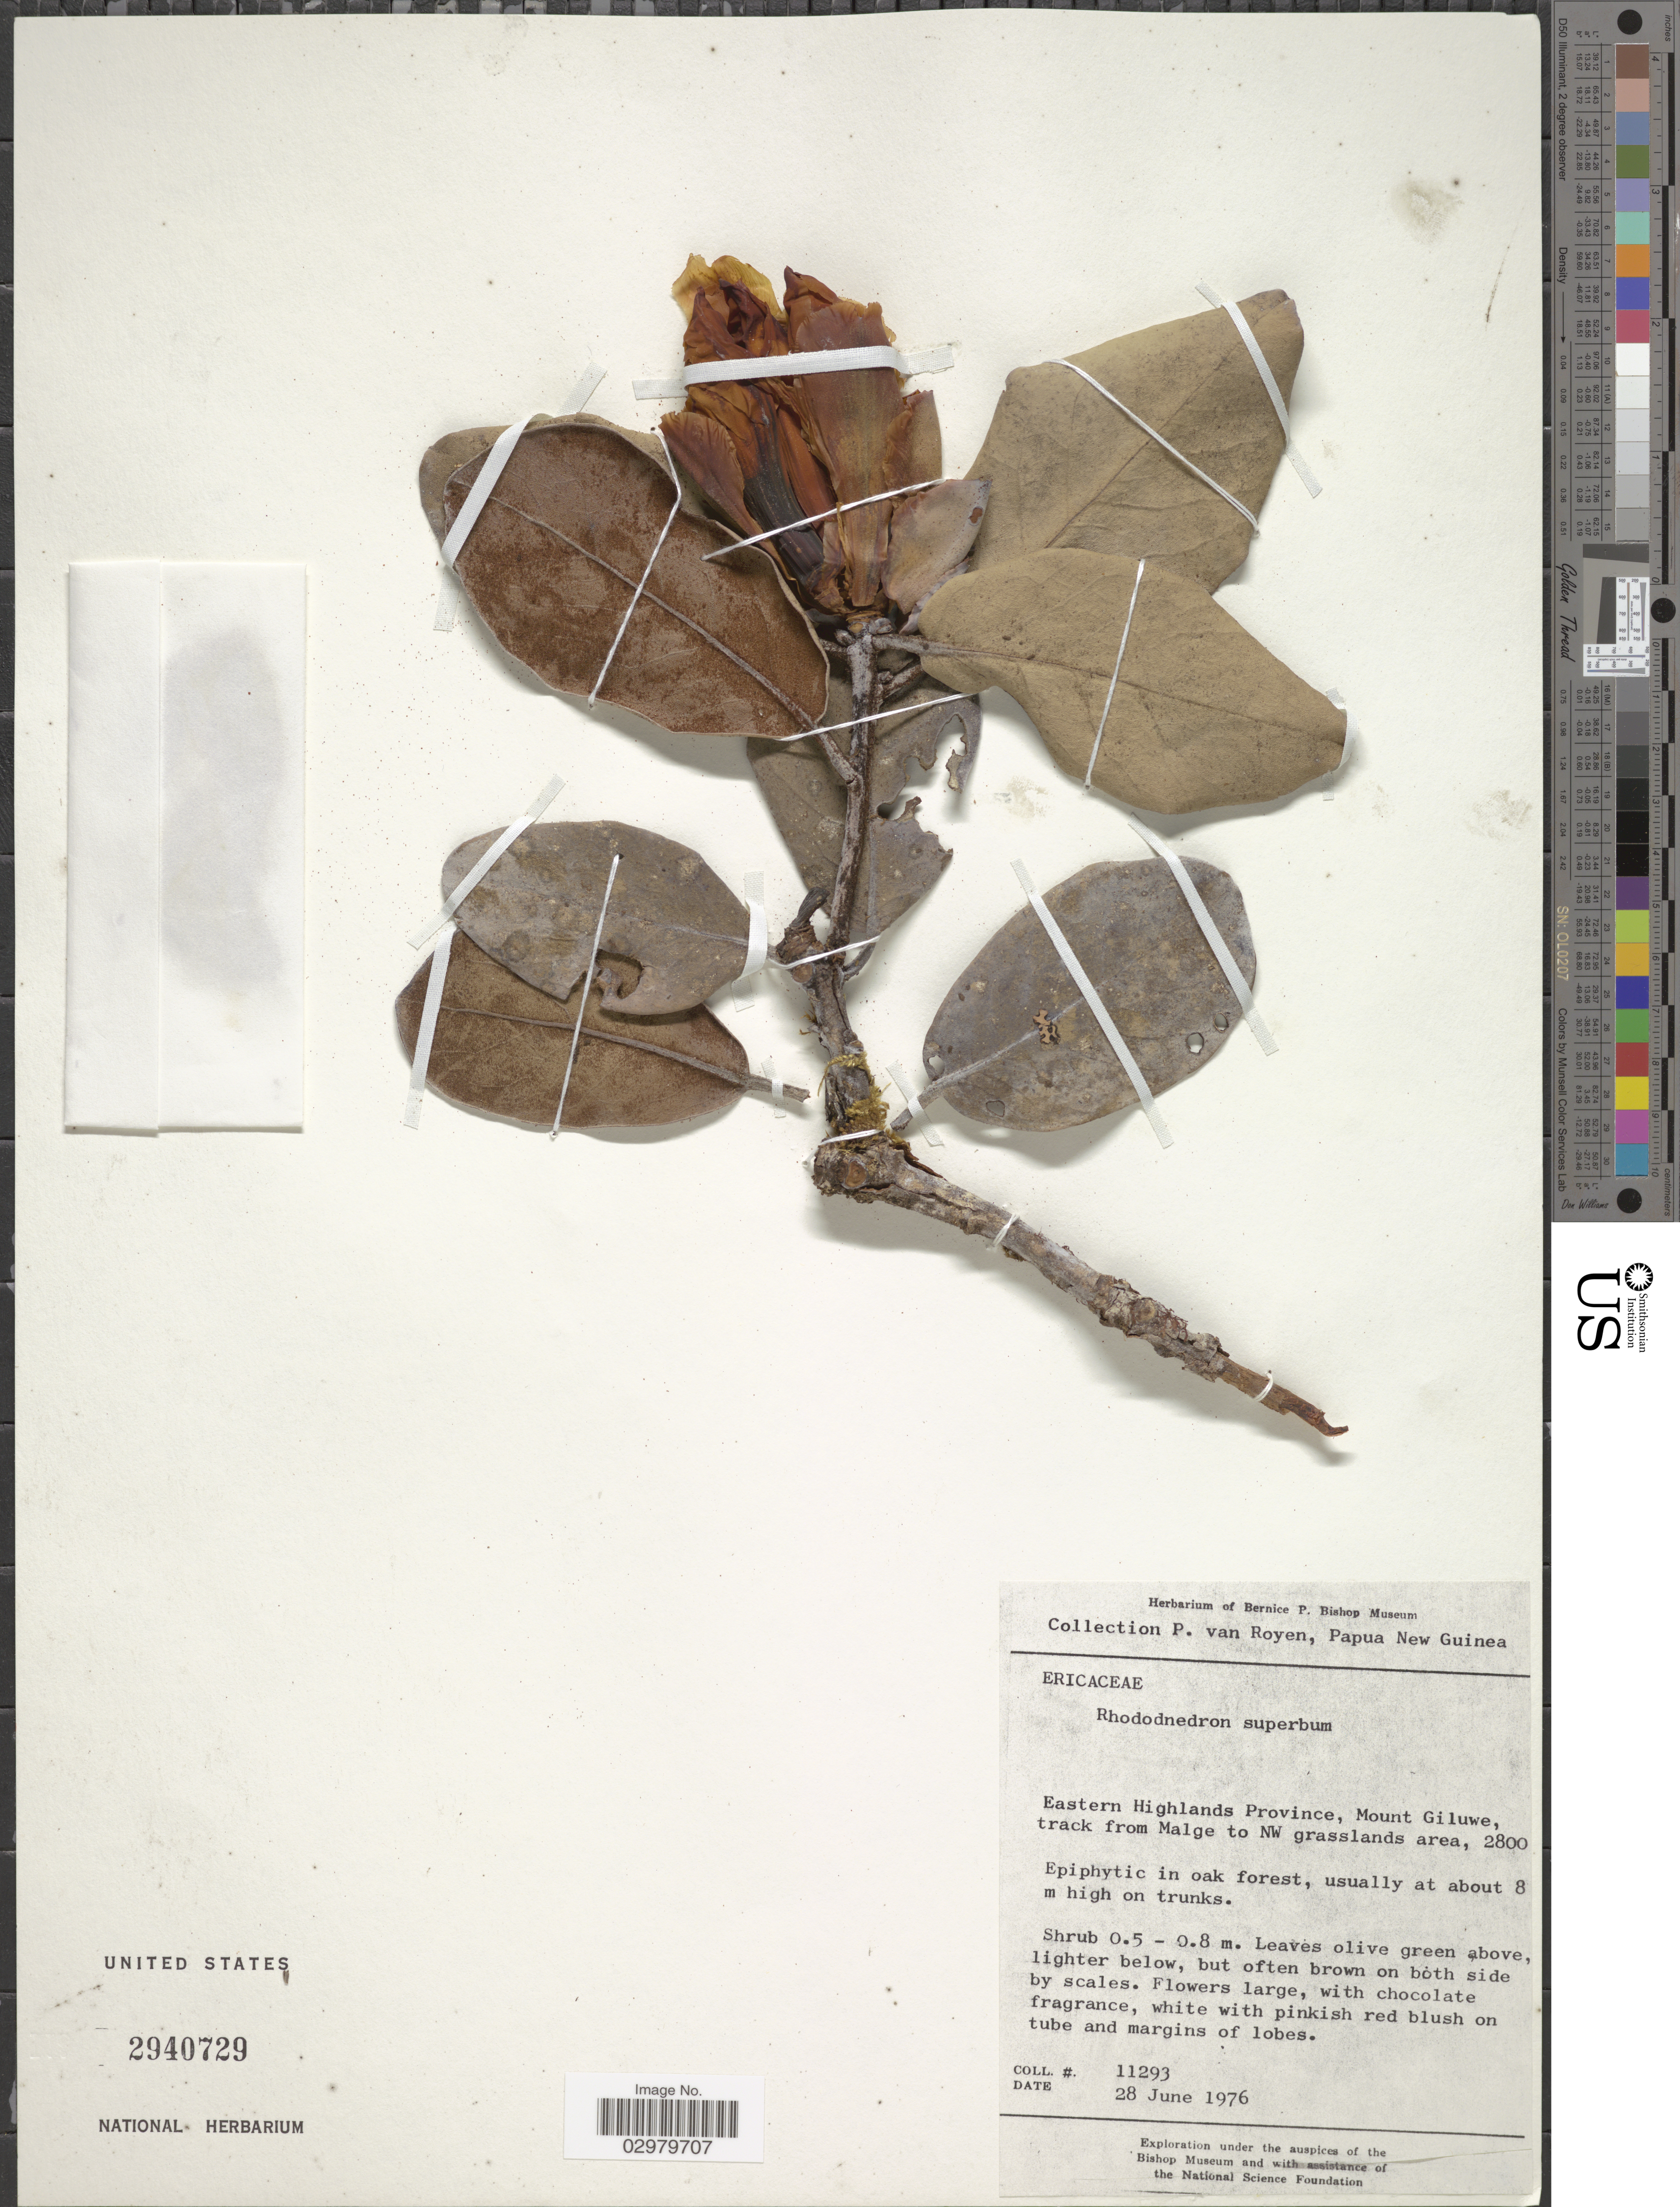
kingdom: Plantae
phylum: Tracheophyta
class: Magnoliopsida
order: Ericales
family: Ericaceae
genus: Rhododendron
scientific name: Rhododendron superbum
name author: Sleumer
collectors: P. van Royen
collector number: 11293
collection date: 1976-06-28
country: Papua New Guinea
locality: Eastern Highlands Province, Mount Giluwe, track from Malge to NW grasslands area.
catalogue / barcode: US 2940729